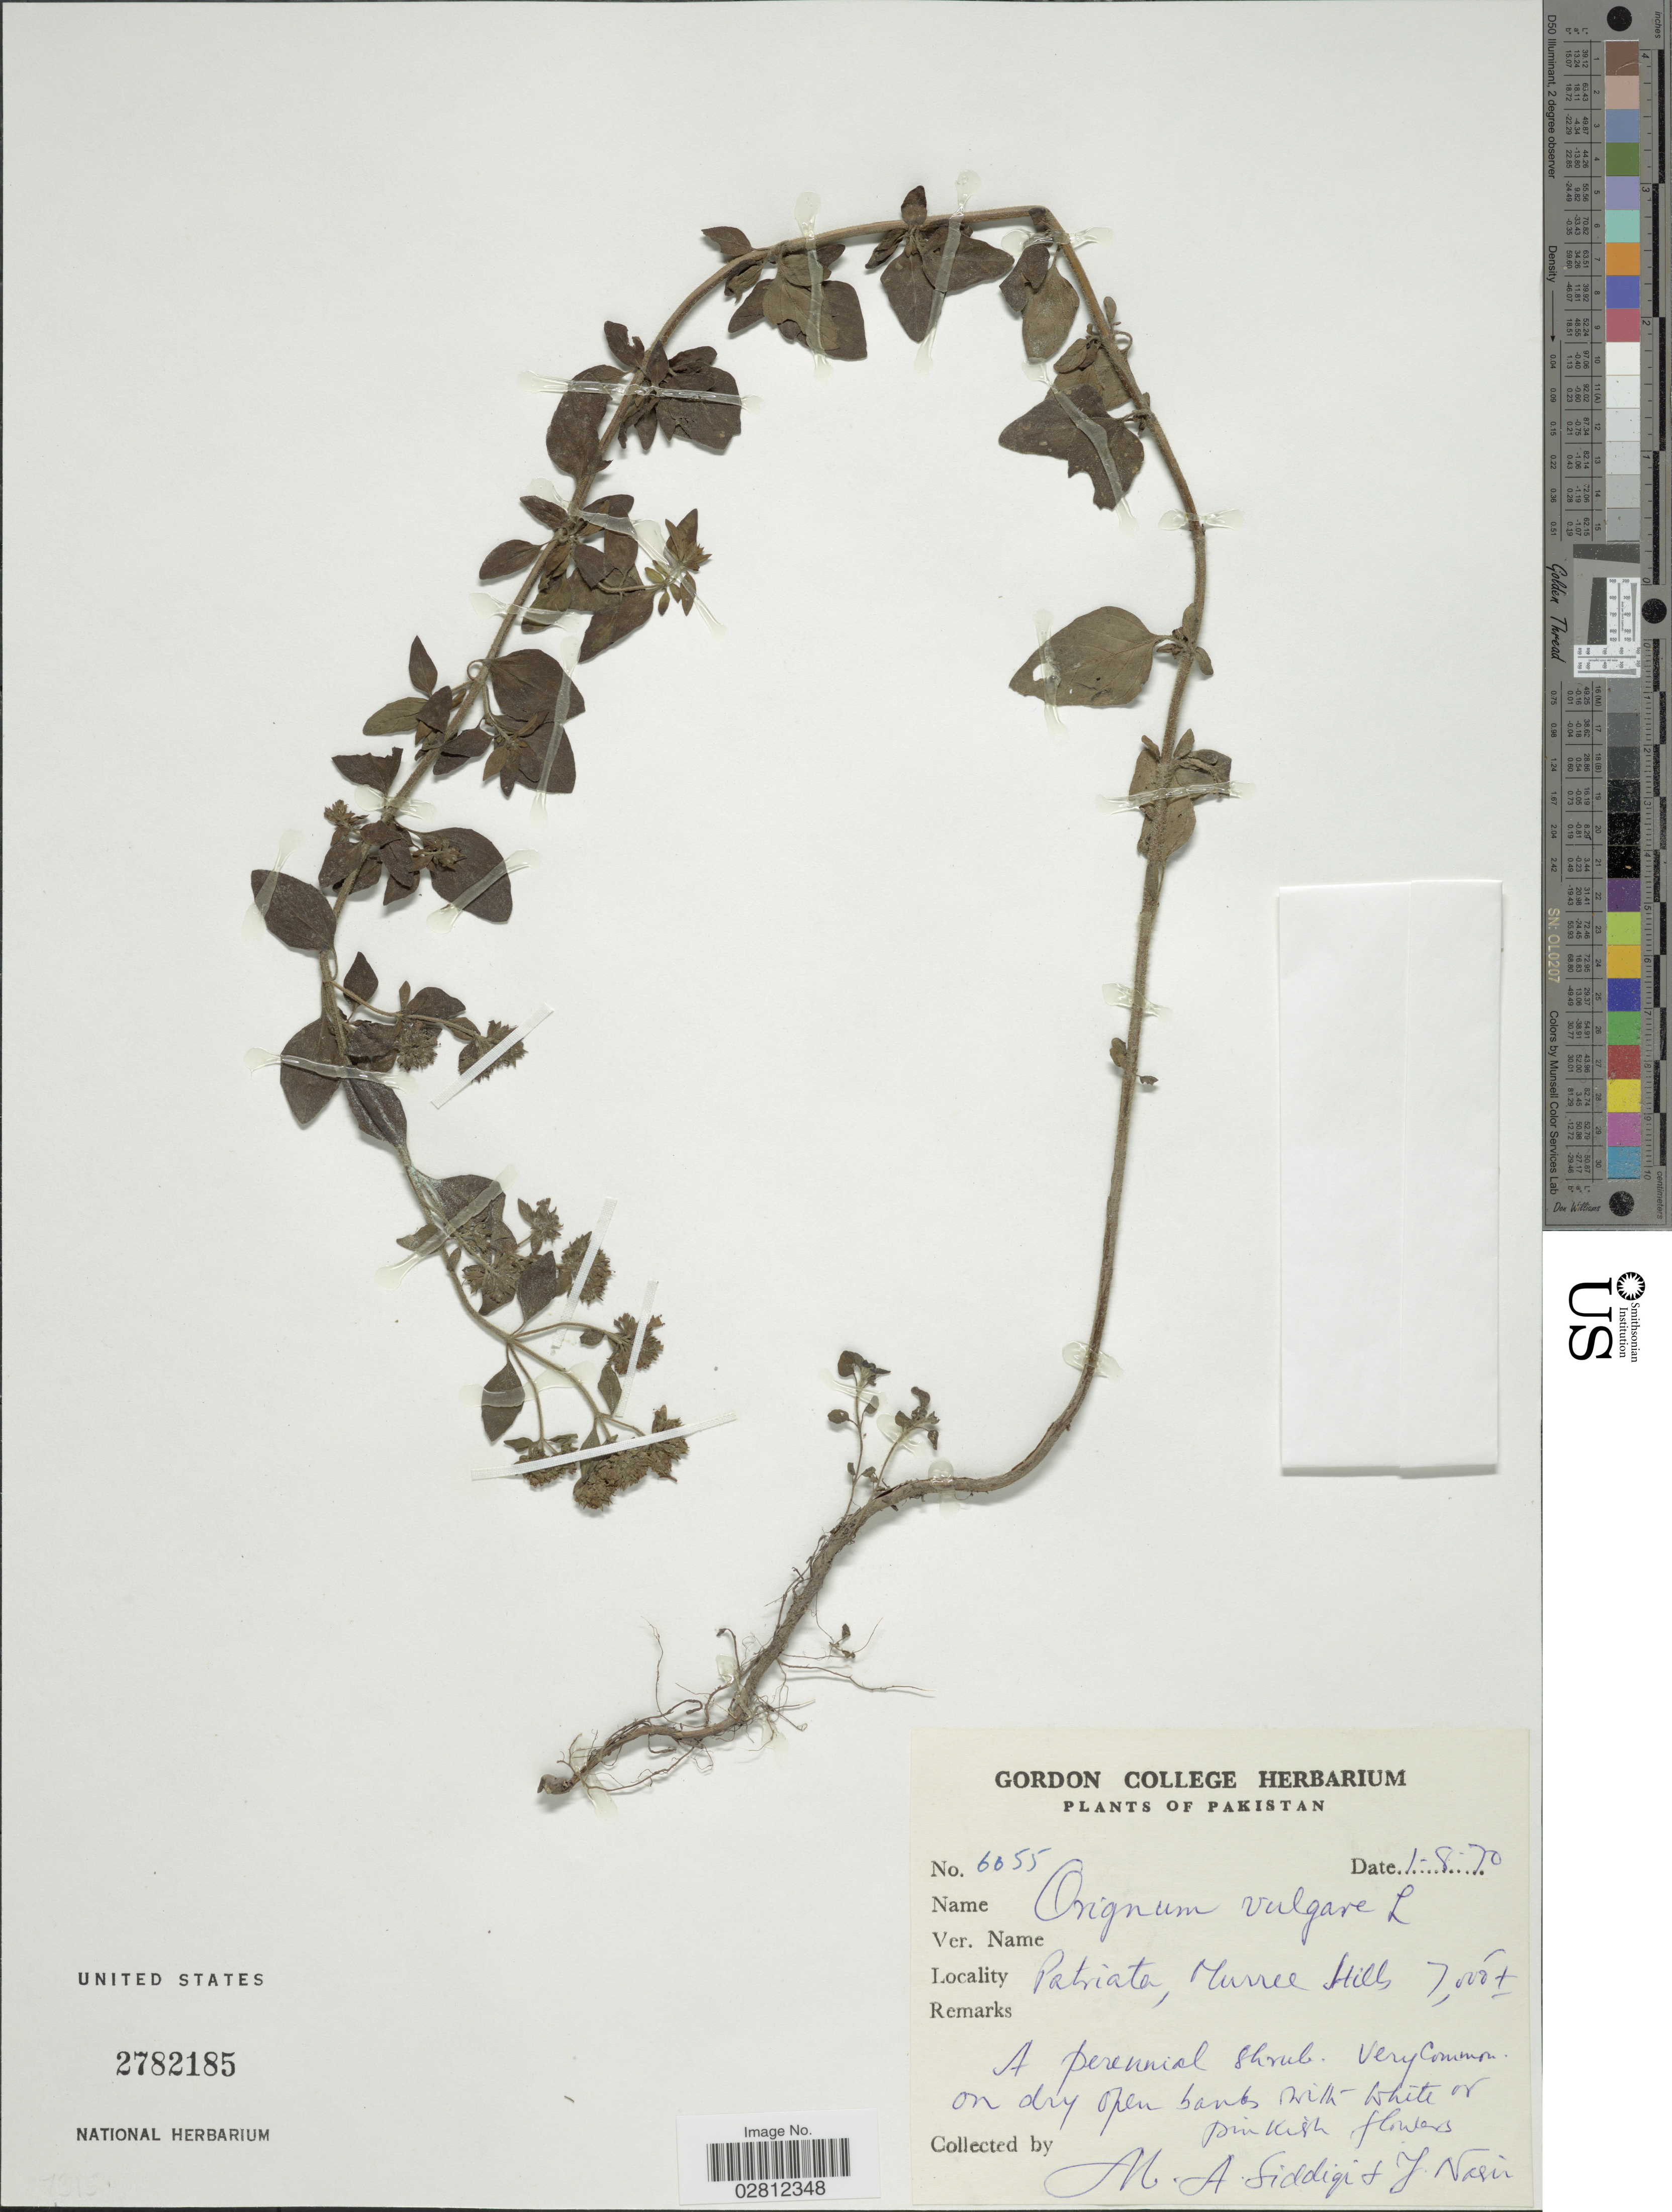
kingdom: Plantae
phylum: Tracheophyta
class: Magnoliopsida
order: Lamiales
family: Lamiaceae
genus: Origanum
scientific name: Origanum vulgare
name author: L.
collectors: M. Siddiqi & Y. Nasir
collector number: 6055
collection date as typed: Transcribed d/m/y: 1/8/70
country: Pakistan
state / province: Punjab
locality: Patriata, Murree Hills.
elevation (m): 2134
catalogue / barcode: US 2782185